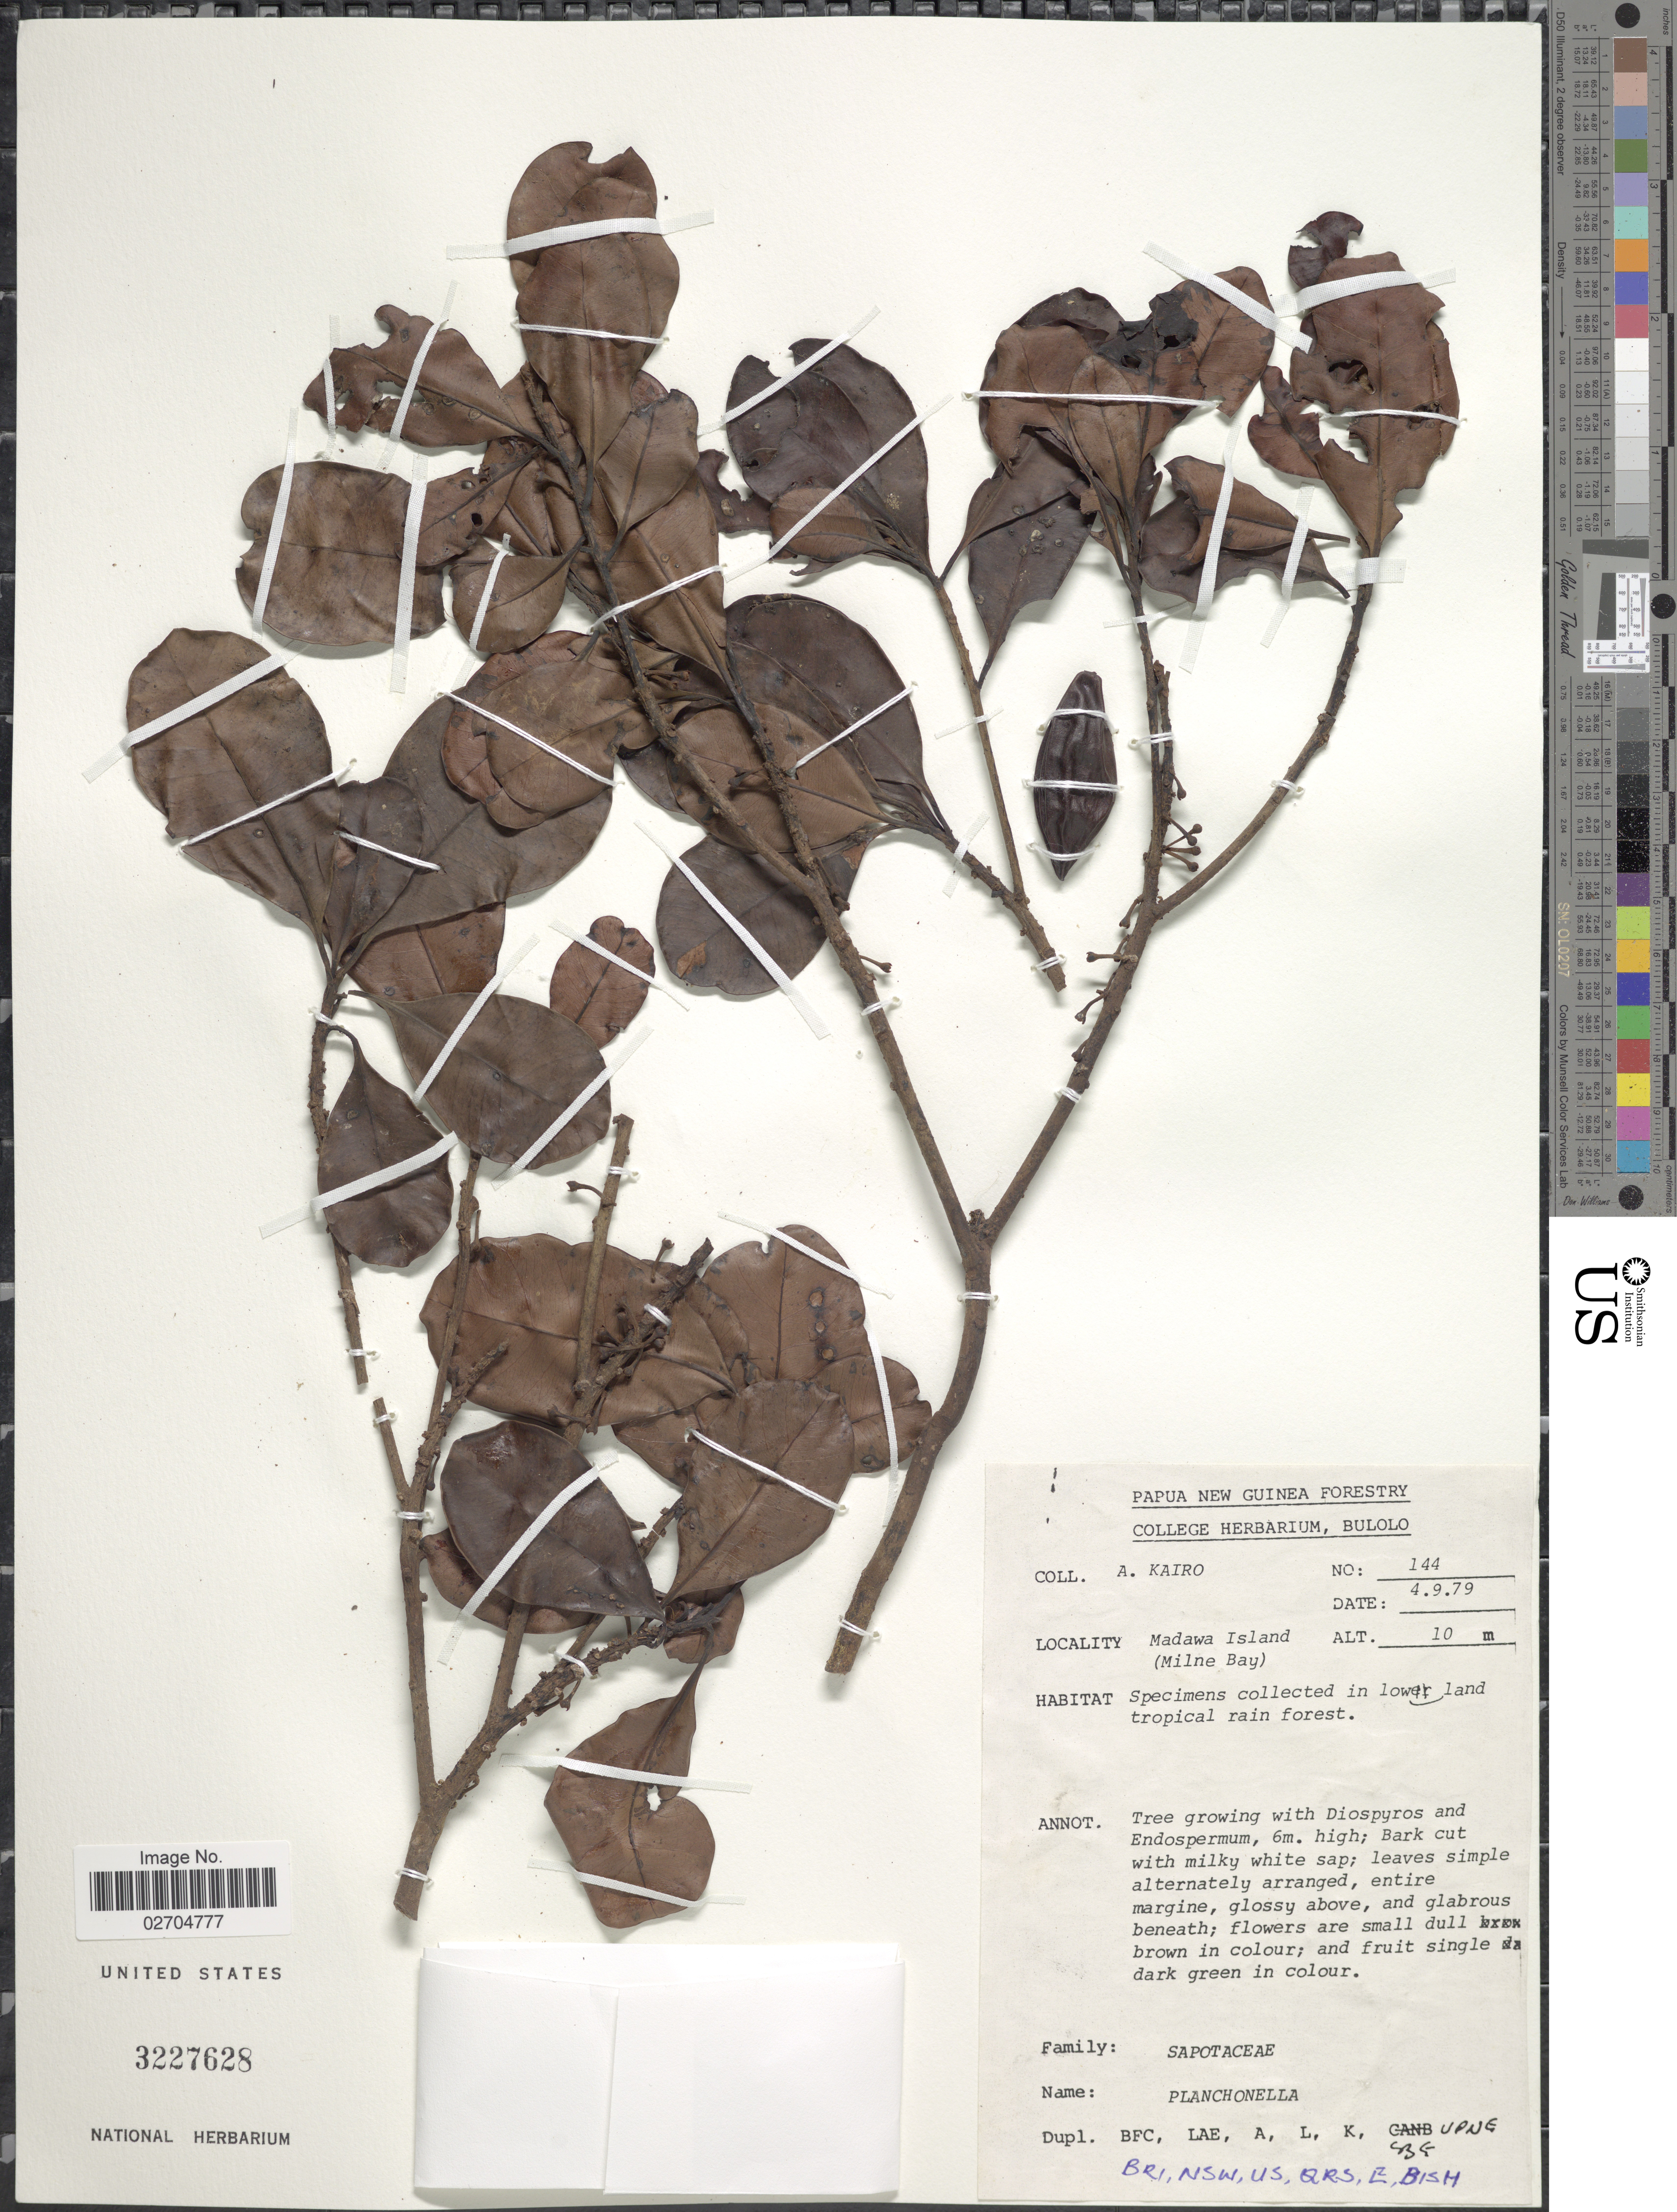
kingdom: Plantae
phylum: Tracheophyta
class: Magnoliopsida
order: Ericales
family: Sapotaceae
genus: Planchonella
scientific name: Planchonella sp.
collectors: A. Kairo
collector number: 144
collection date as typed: Transcribed d/m/y: 4/9/79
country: Papua New Guinea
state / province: Milne Bay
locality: Madawa Island.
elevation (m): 10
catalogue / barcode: US 3227628